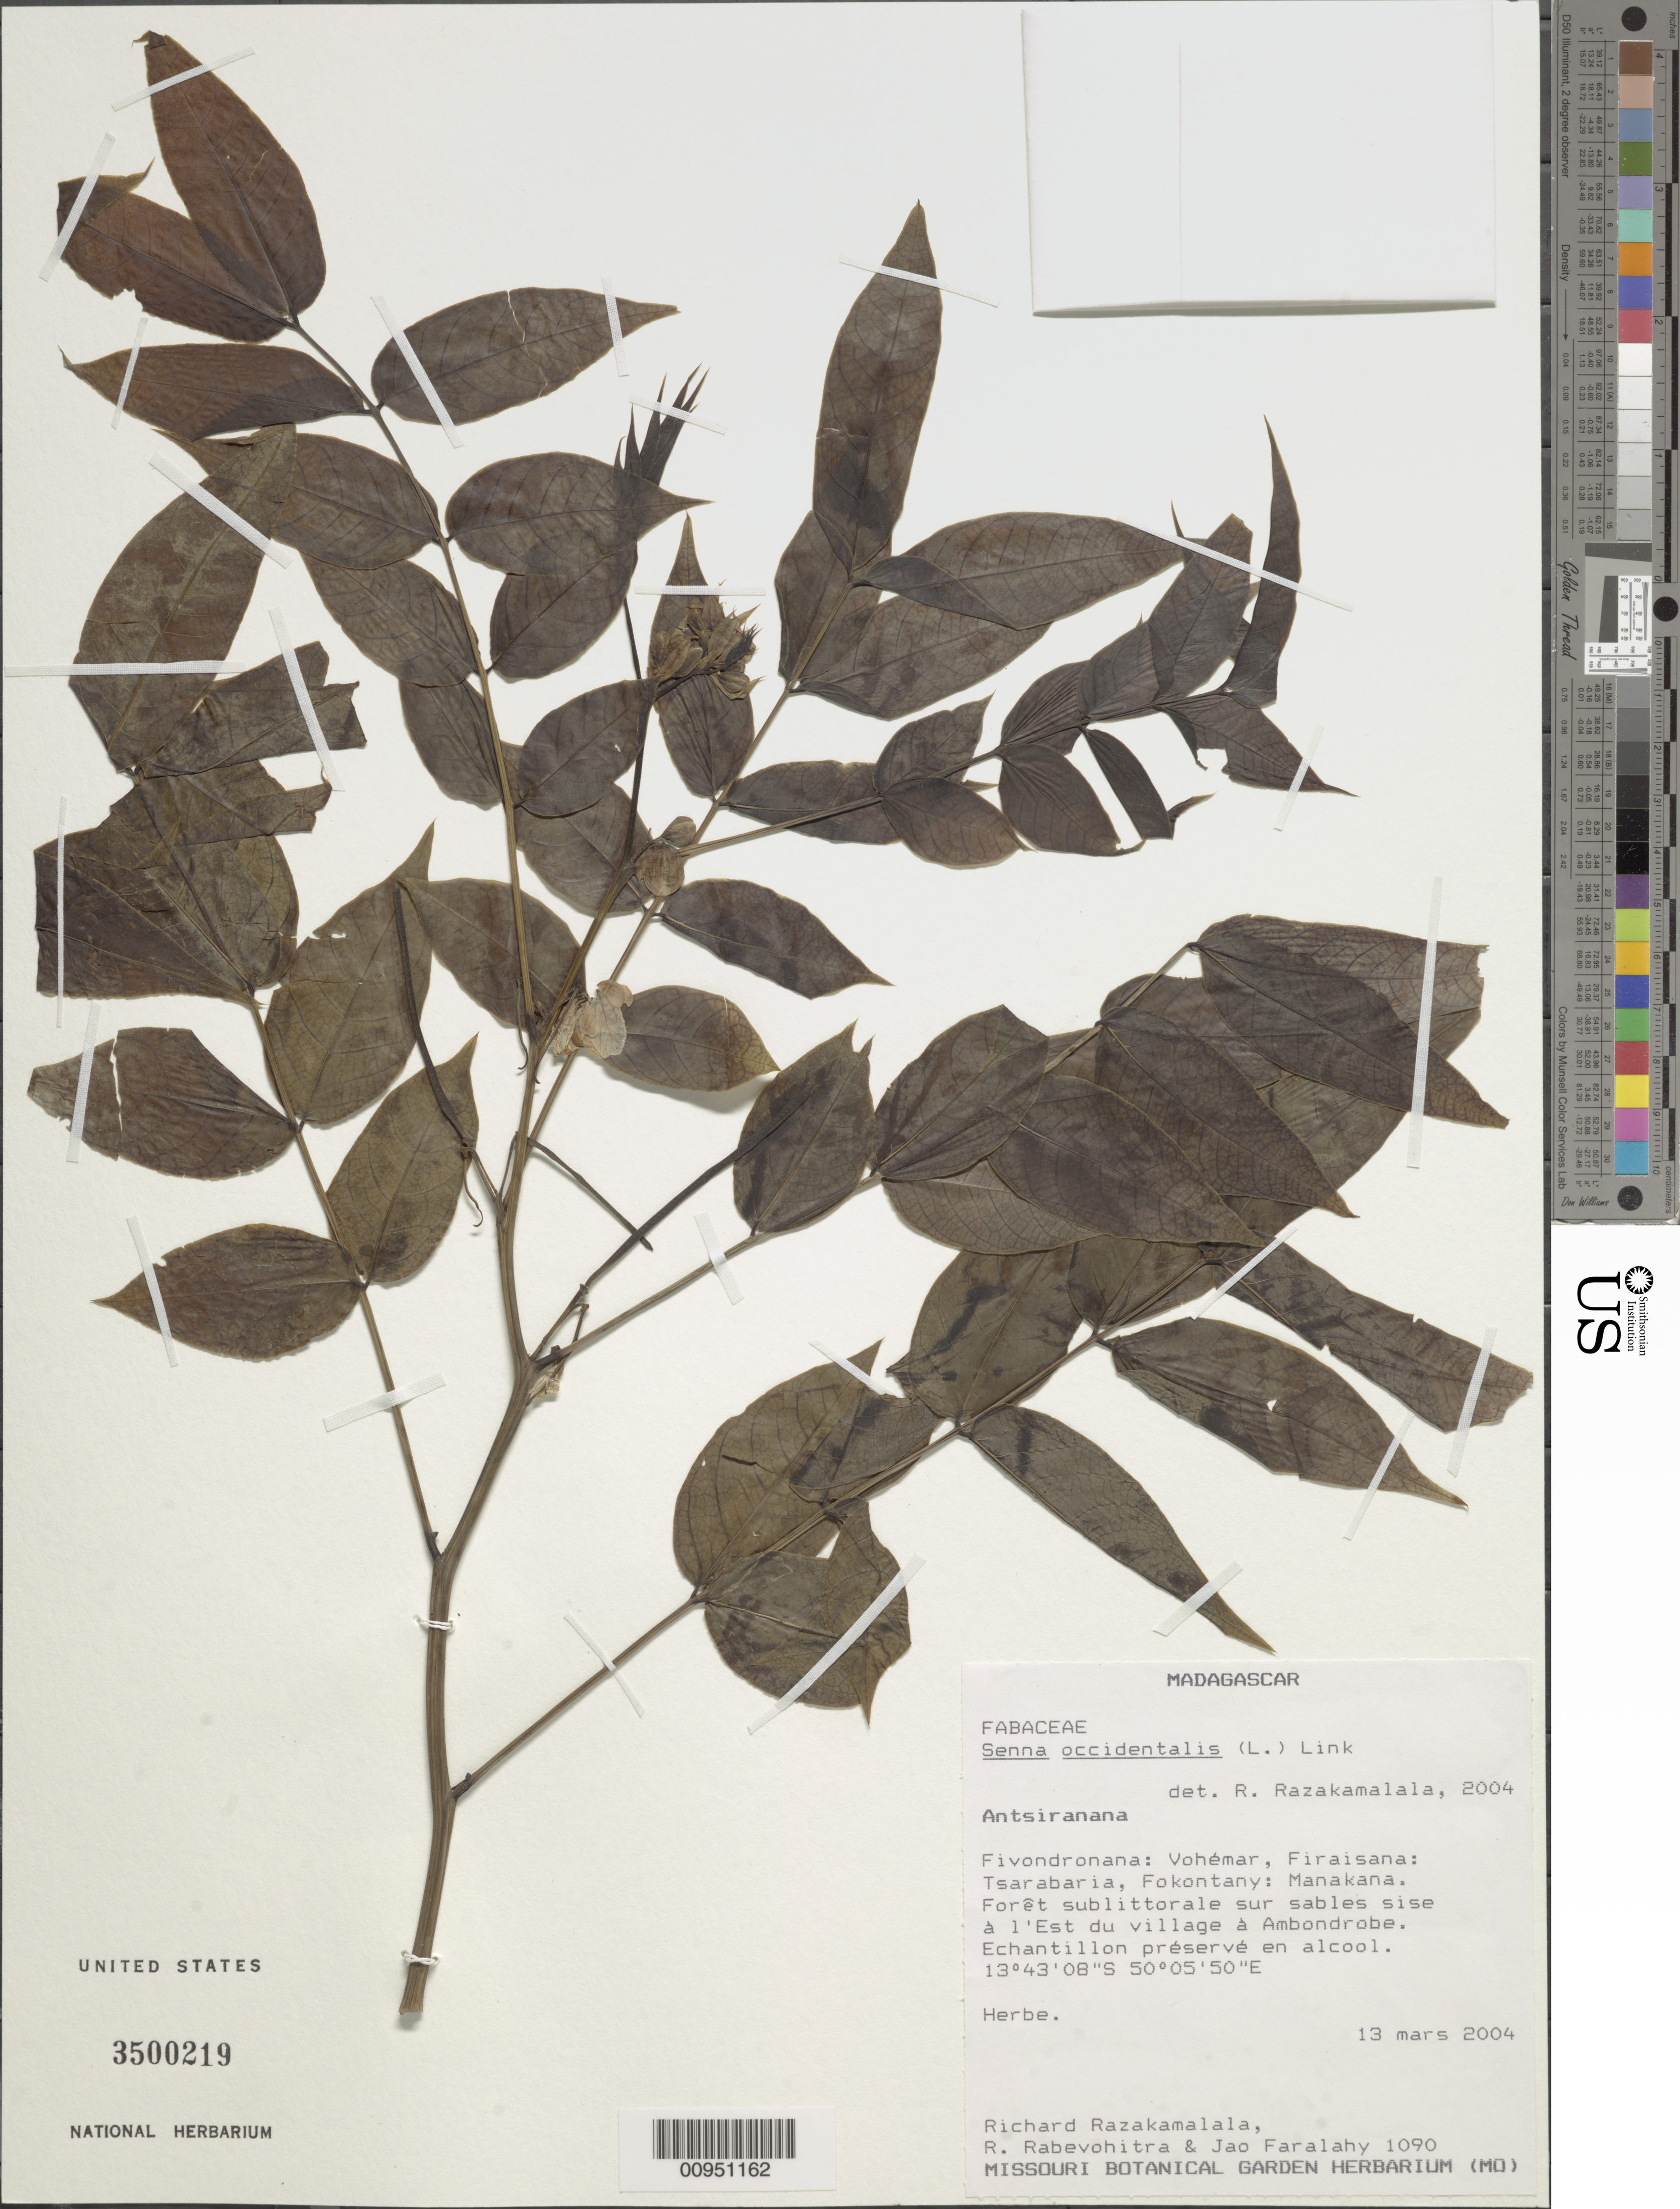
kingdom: Plantae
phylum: Tracheophyta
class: Magnoliopsida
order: Fabales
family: Fabaceae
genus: Senna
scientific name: Senna occidentalis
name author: (L.) Link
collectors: R. Razakamalala, R. Rabevohitra & J. Faralahy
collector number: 1090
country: Madagascar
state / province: Sava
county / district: Vohémar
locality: Fivondronana, Vohemar, Firaisana, Tsarabaria, Fokontany, Manakana.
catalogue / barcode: US 3500219